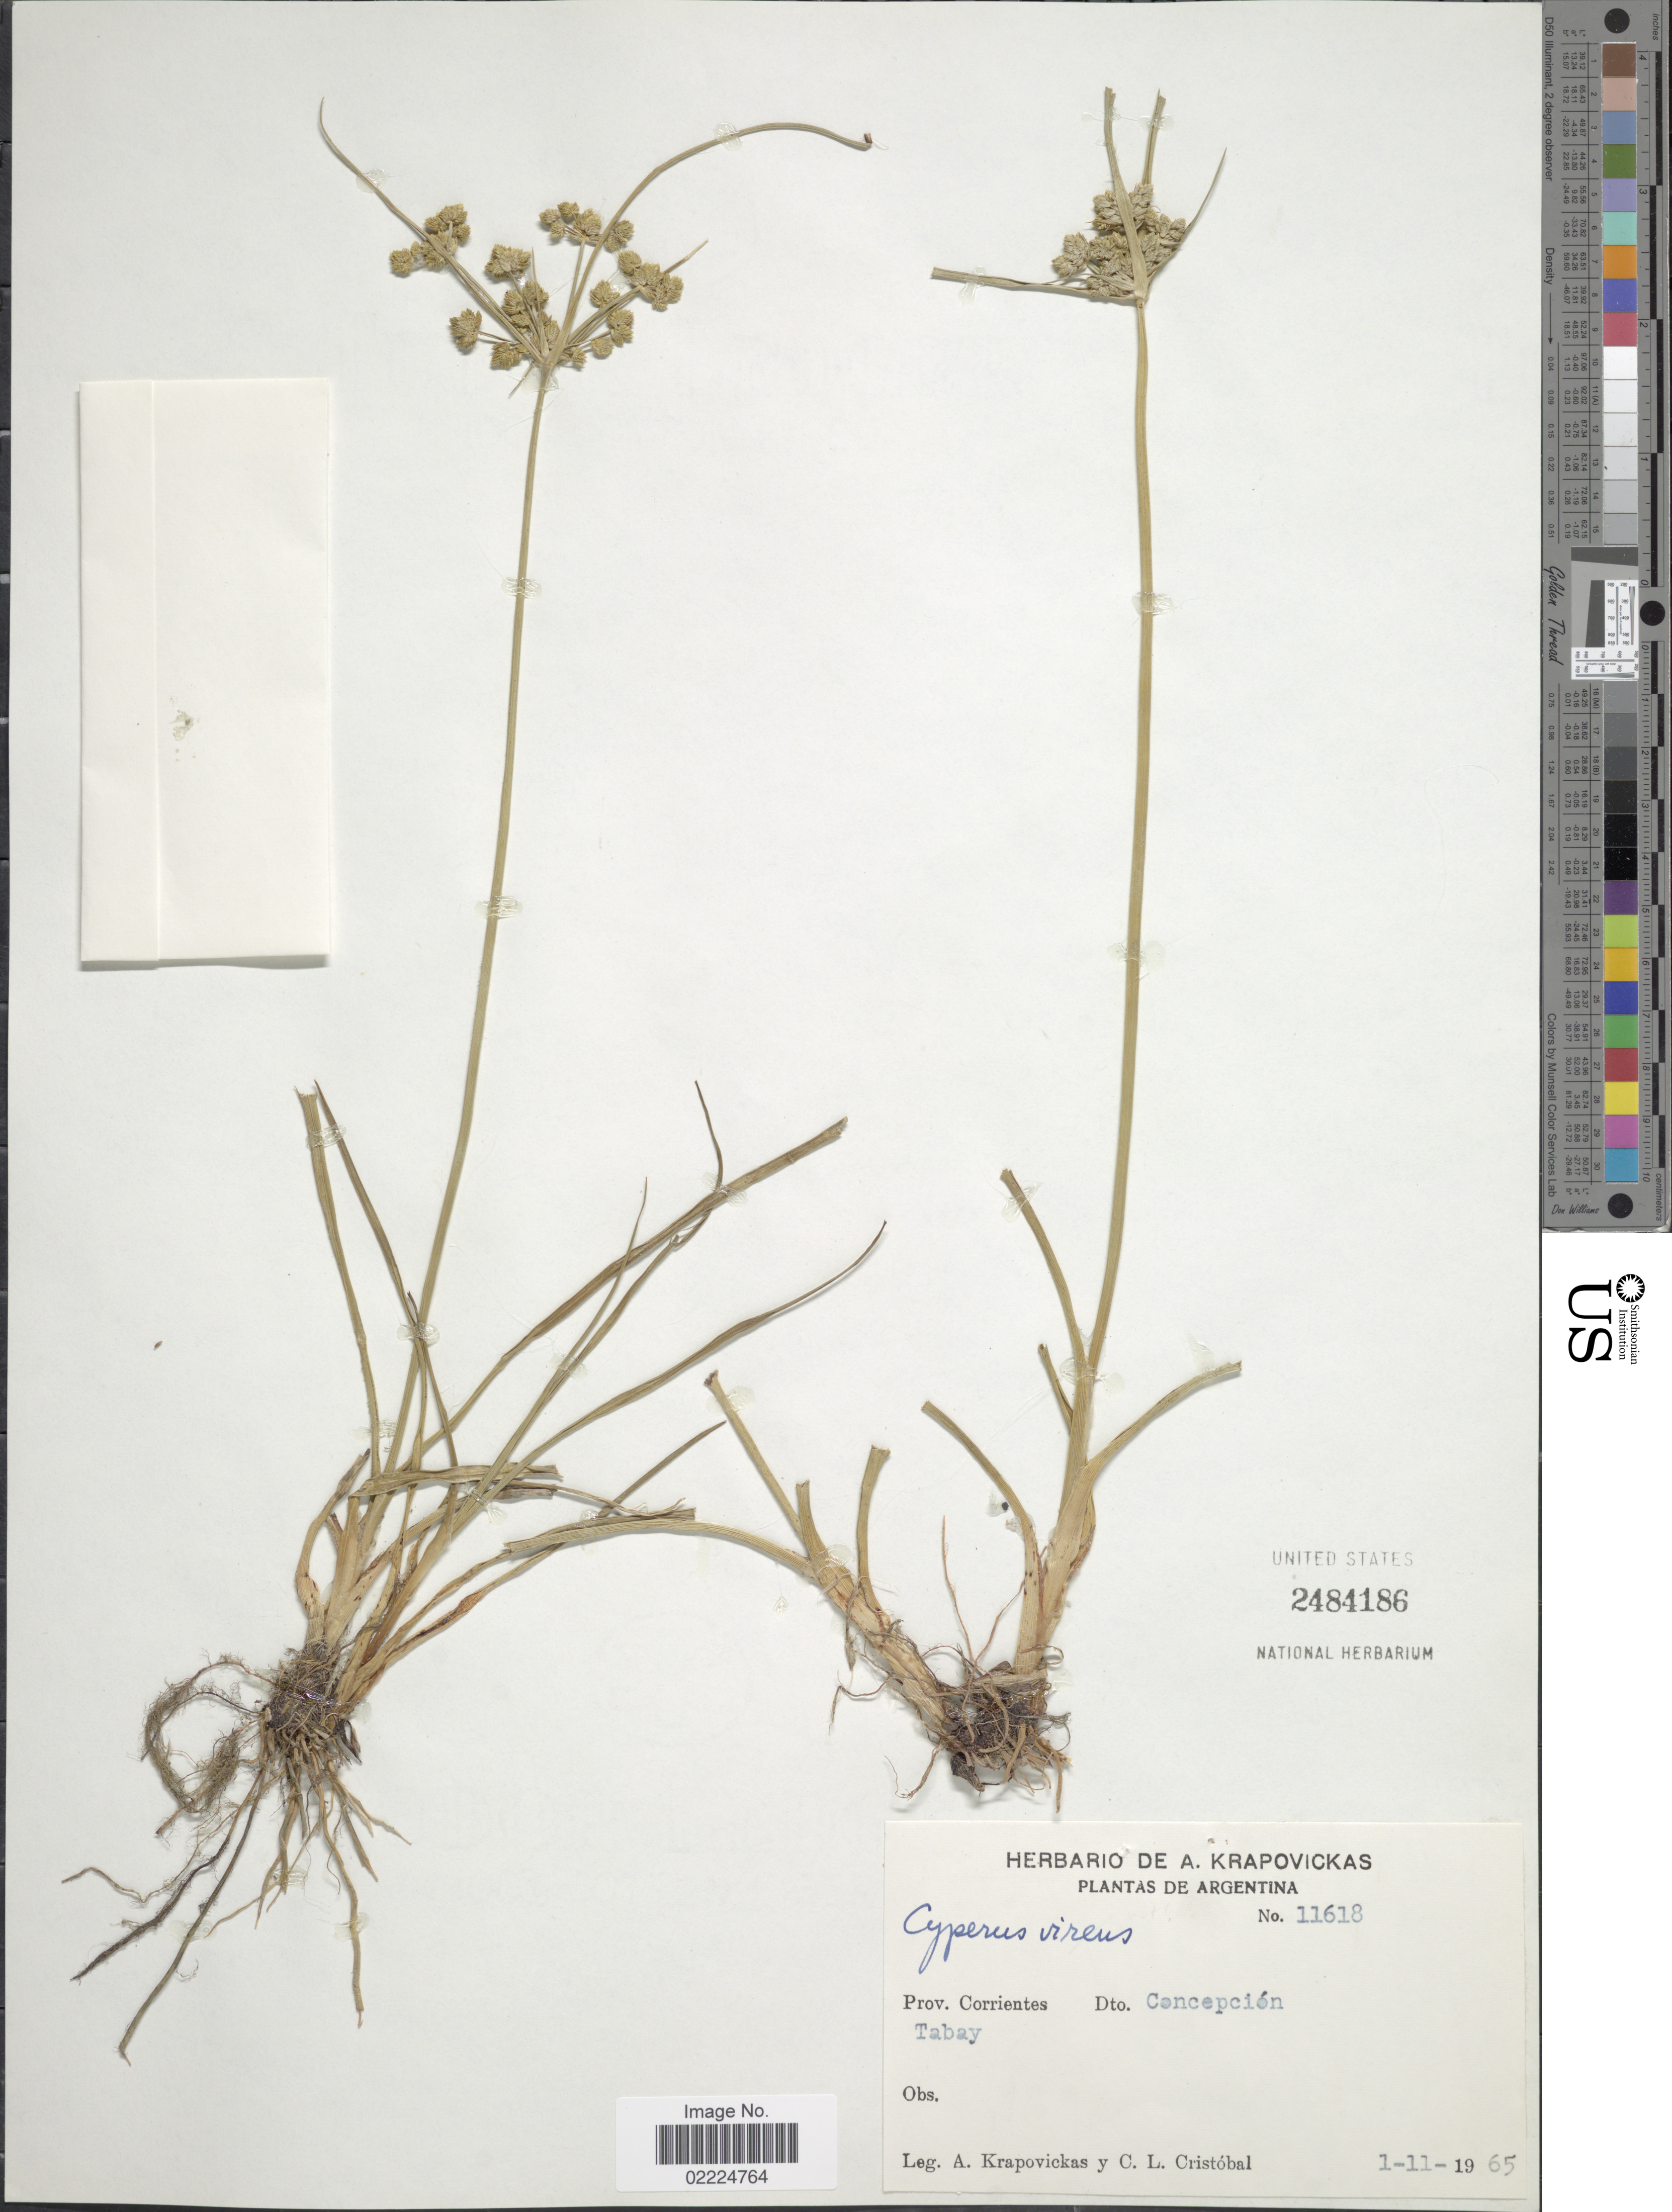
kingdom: Plantae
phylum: Tracheophyta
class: Liliopsida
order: Poales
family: Cyperaceae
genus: Cyperus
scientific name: Cyperus virens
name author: Michx.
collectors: A. Krapovickas & C. L. Cristóbal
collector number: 11618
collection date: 1965-11-01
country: Argentina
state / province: Corrientes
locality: Prov. Corrientes, Dto. Concepcion. Tabay.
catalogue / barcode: US 2484186